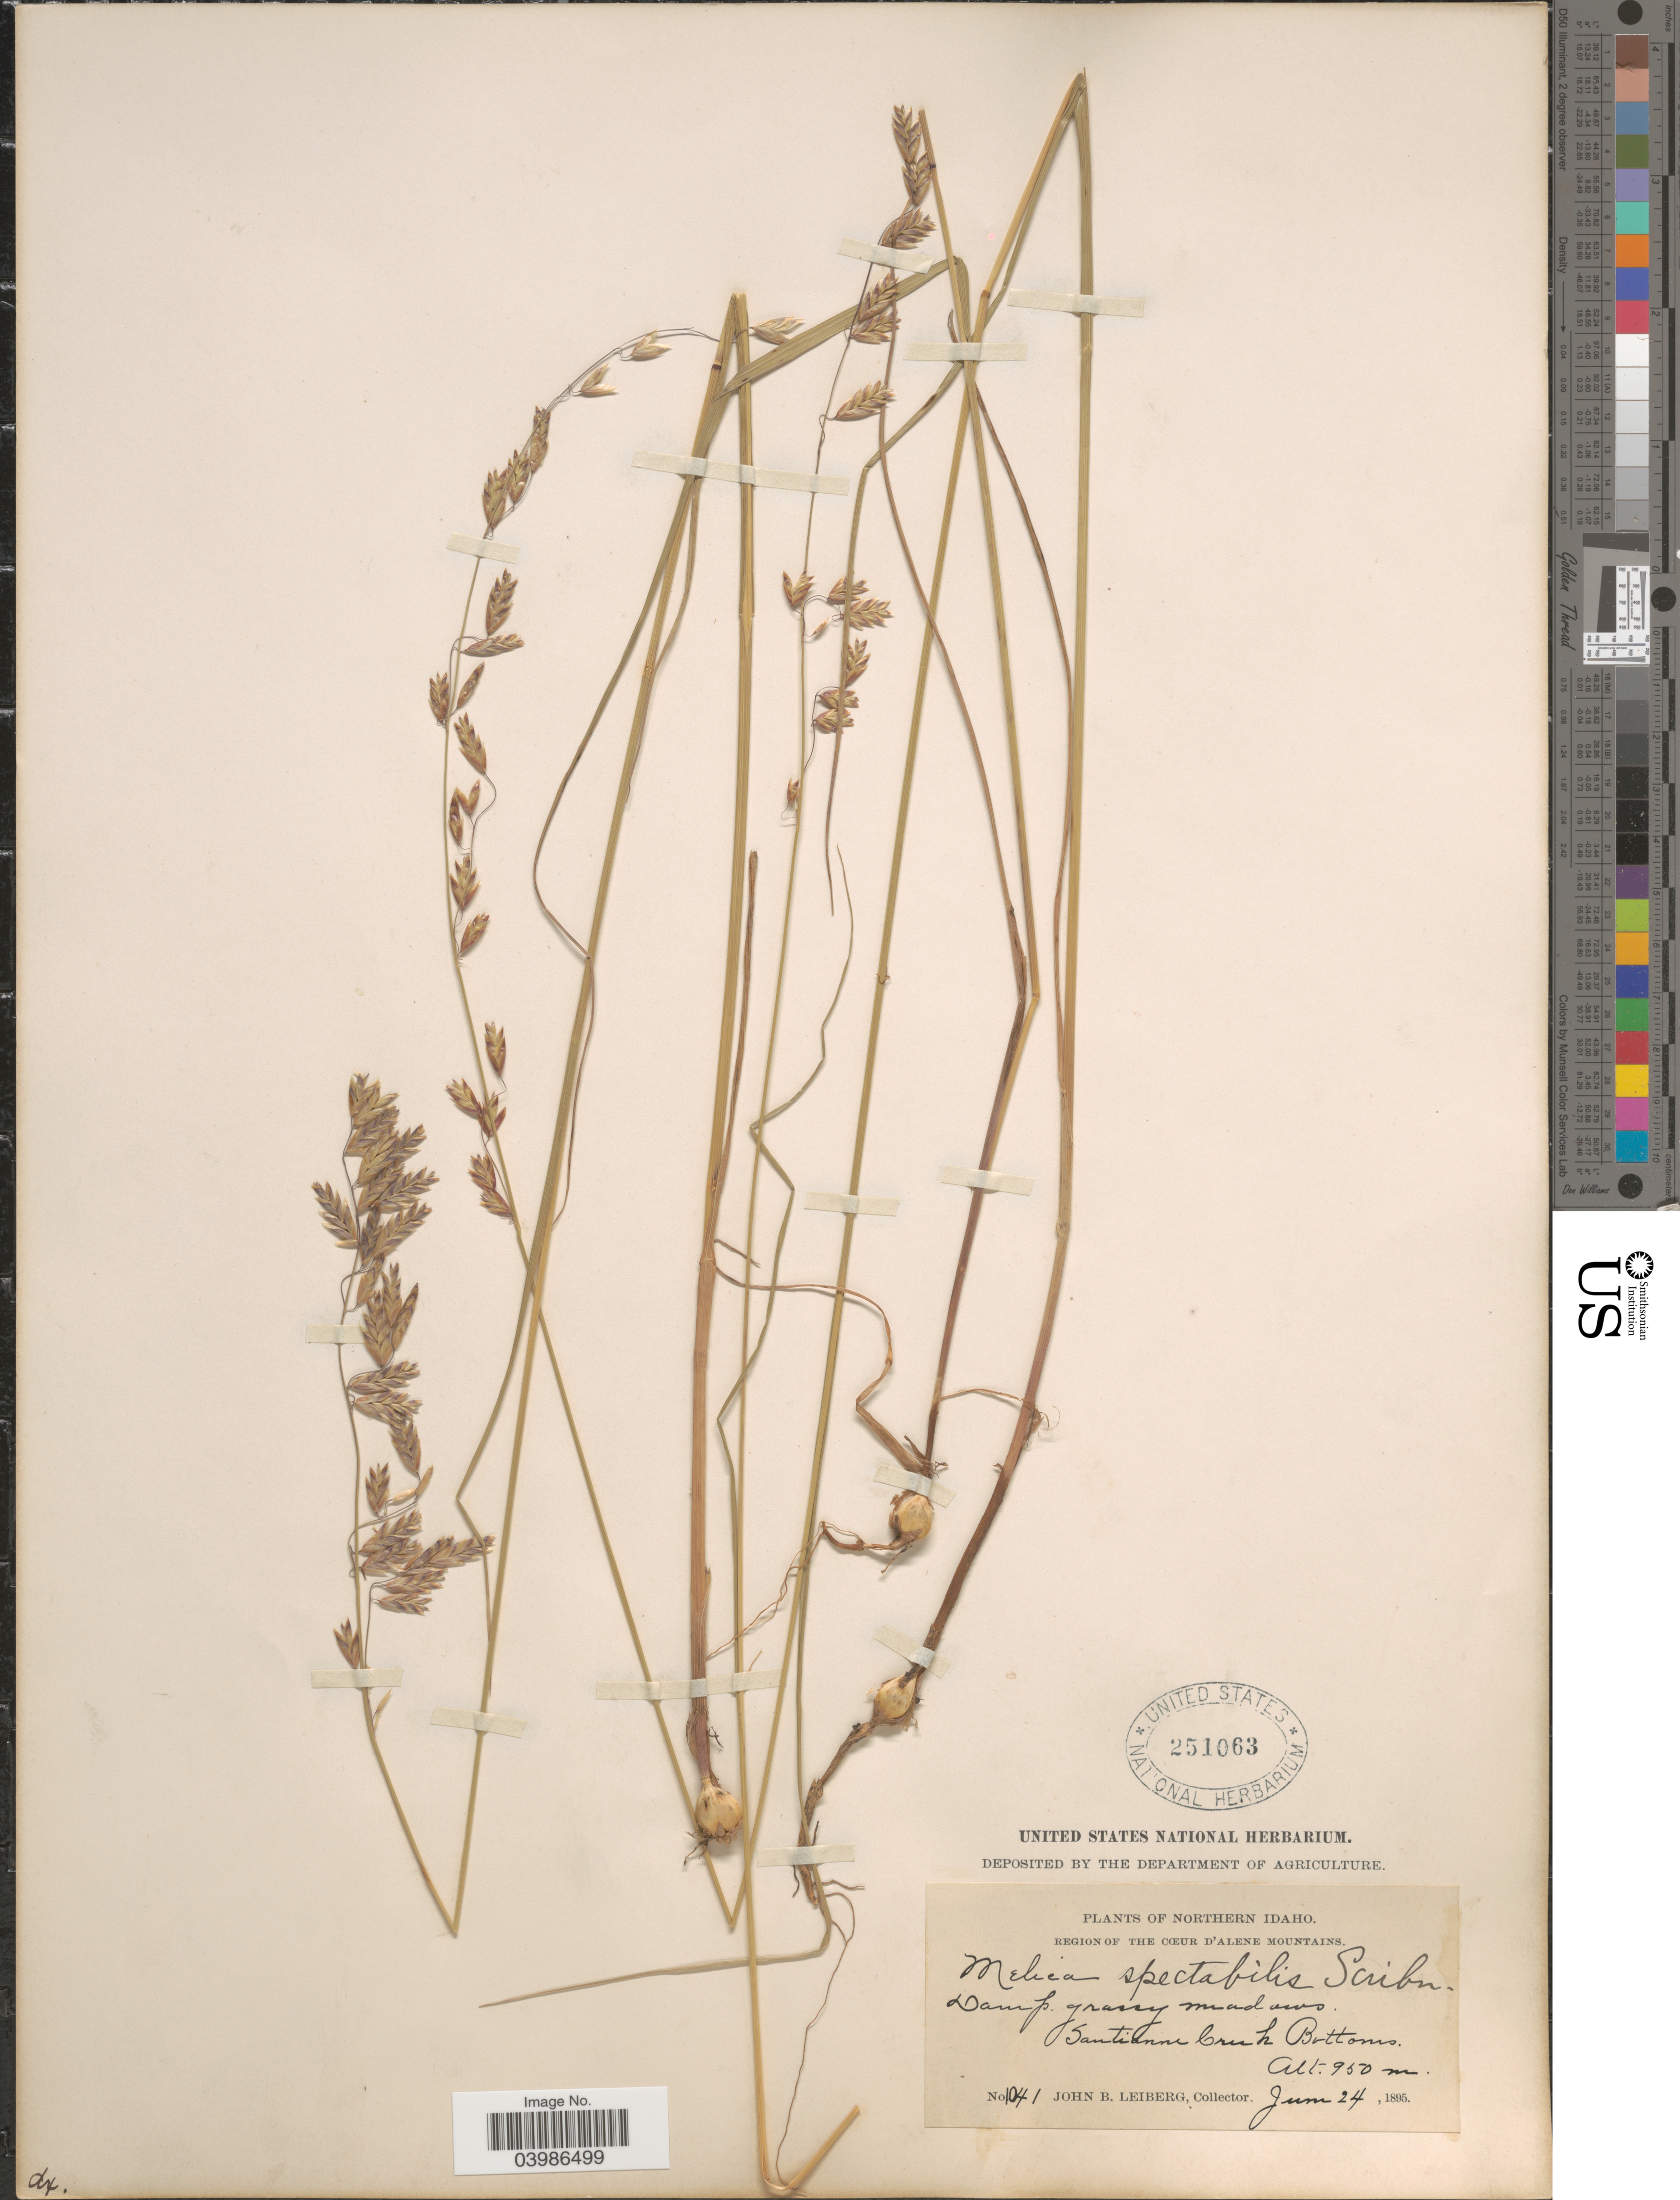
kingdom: Plantae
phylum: Tracheophyta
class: Liliopsida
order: Poales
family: Poaceae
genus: Melica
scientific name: Melica spectabilis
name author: Scribn.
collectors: J. B. Leiberg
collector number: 1041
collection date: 1895-06-24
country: United States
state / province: Idaho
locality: Northern Idaho. Region of the Cœur d' Alene Mountains. Santianne Creek Bottoms.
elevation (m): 950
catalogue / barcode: US 251063